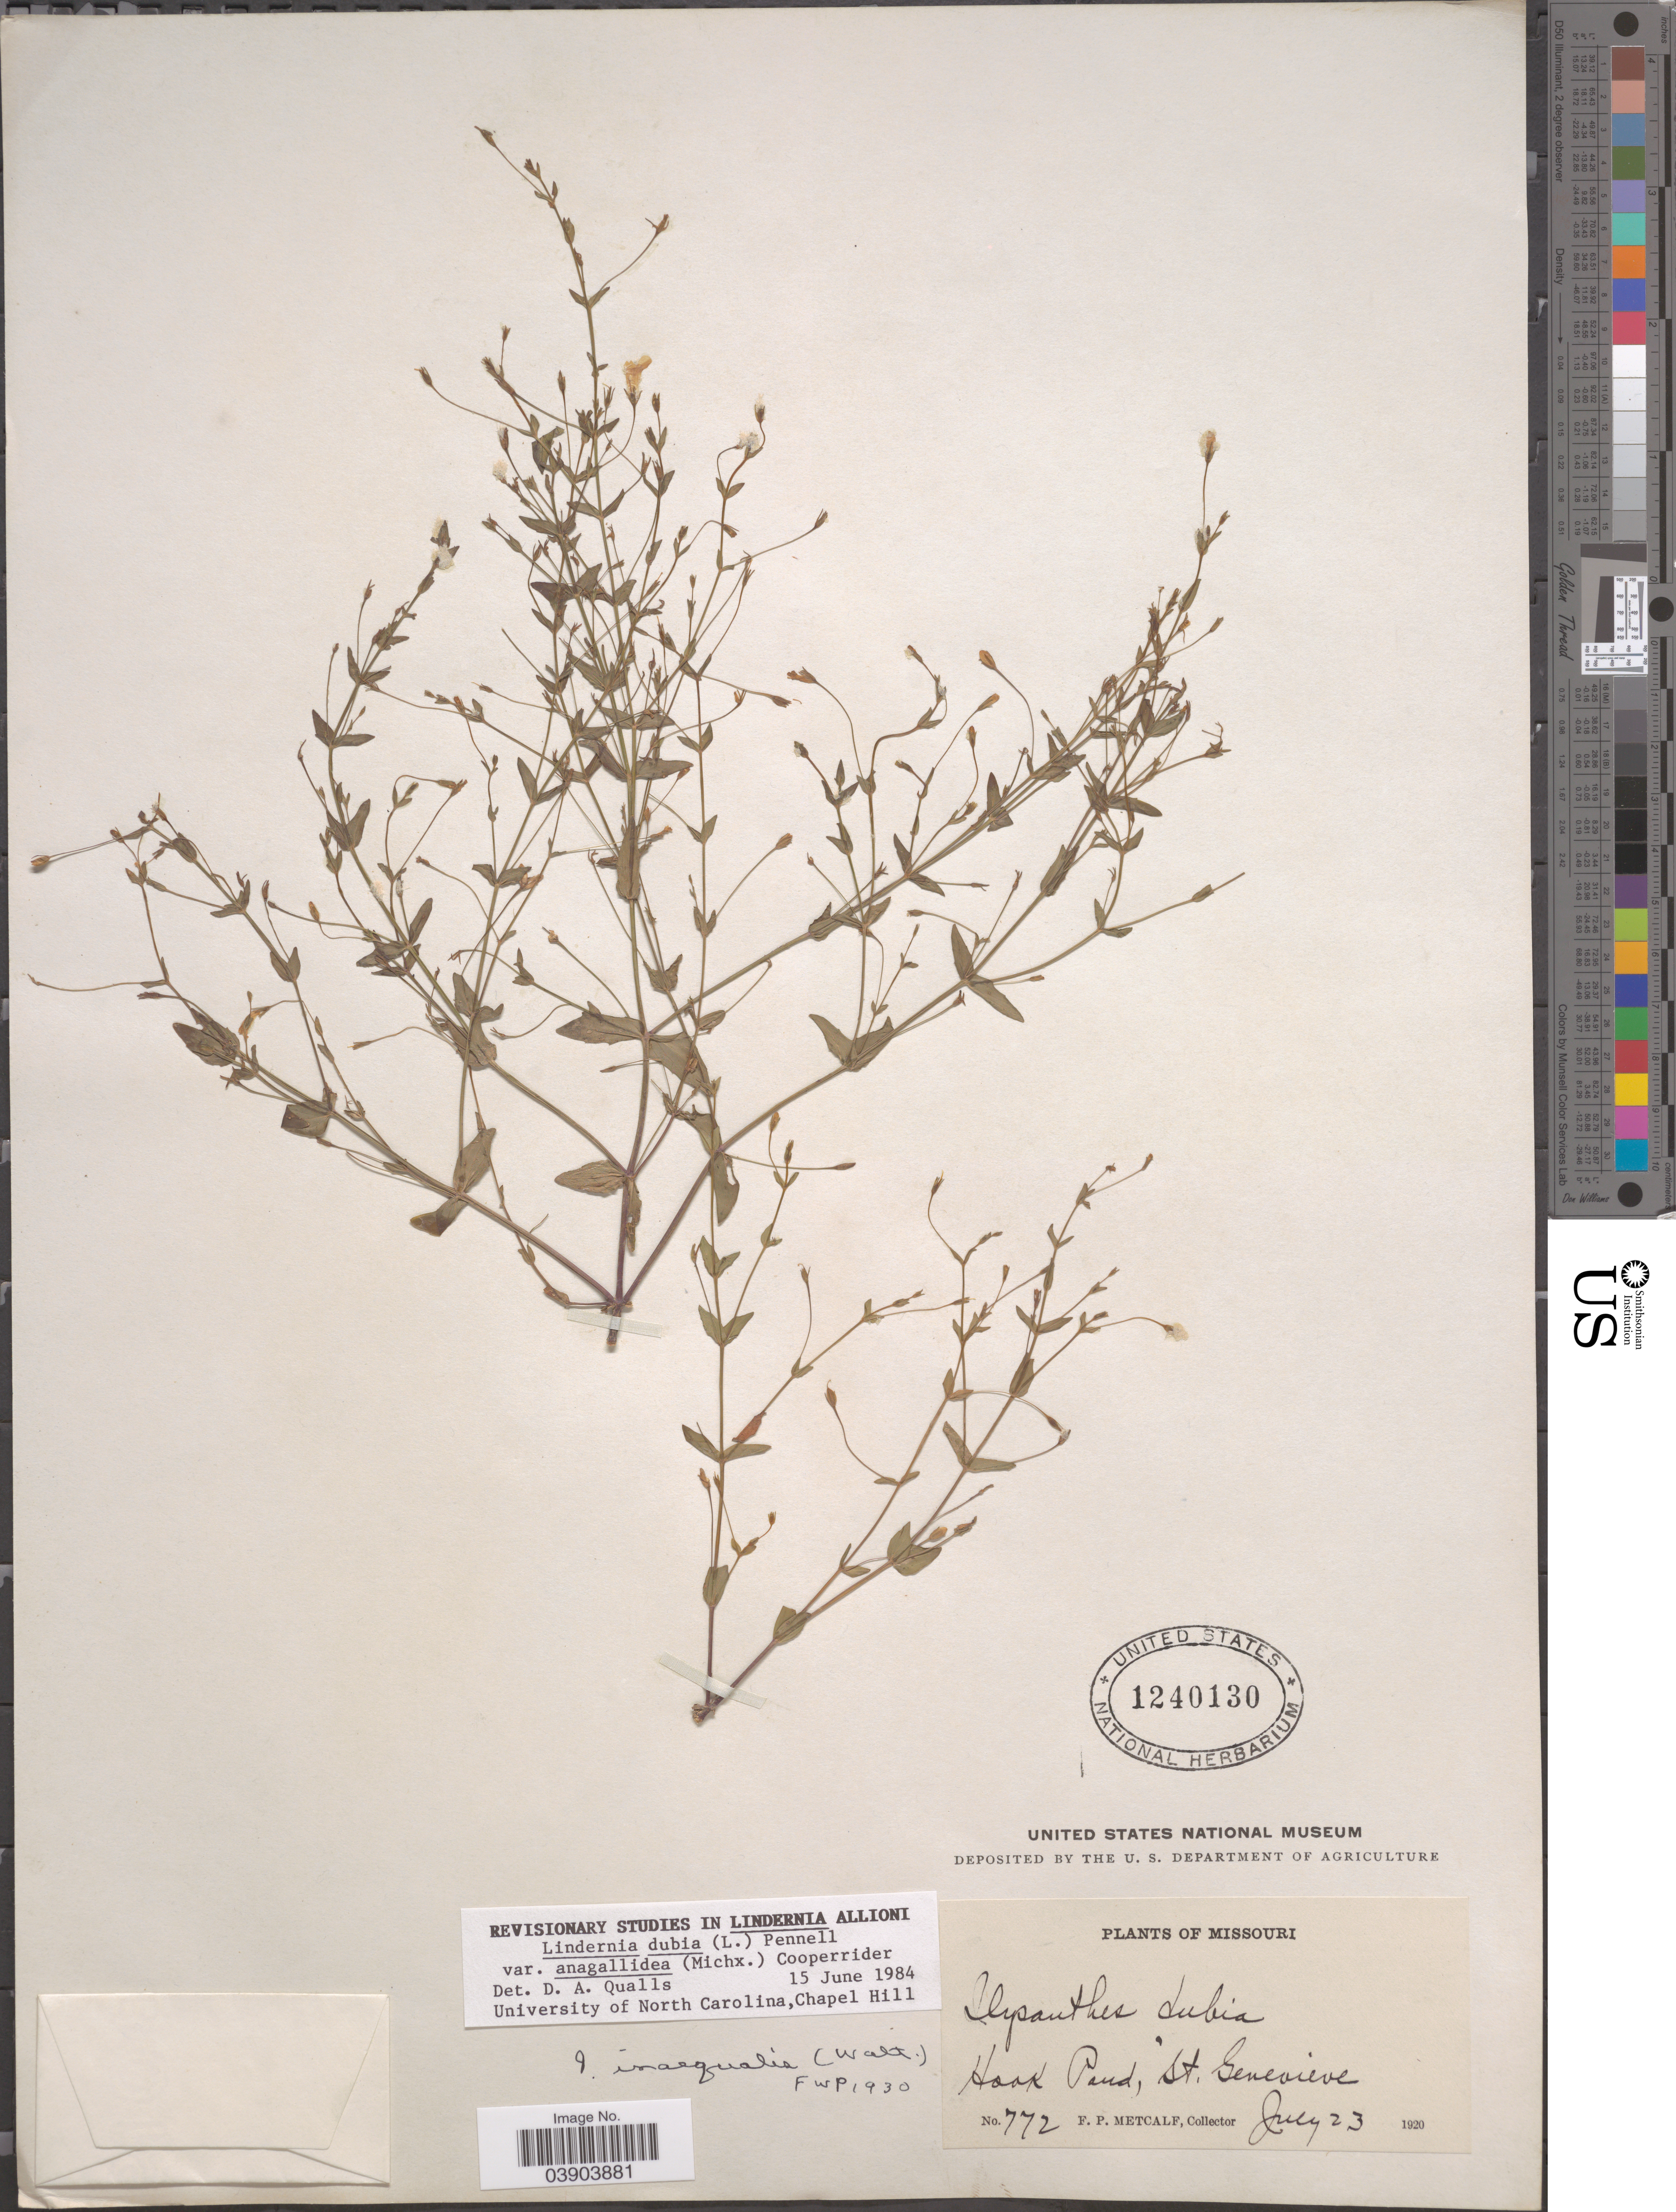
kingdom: Plantae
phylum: Tracheophyta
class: Magnoliopsida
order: Lamiales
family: Linderniaceae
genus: Lindernia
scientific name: Lindernia dubia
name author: (L.) Pennell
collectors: F. Metcalf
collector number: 772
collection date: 1920-07-23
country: United States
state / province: Missouri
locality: Hook Pond, St. Genevieve.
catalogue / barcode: US 1240130